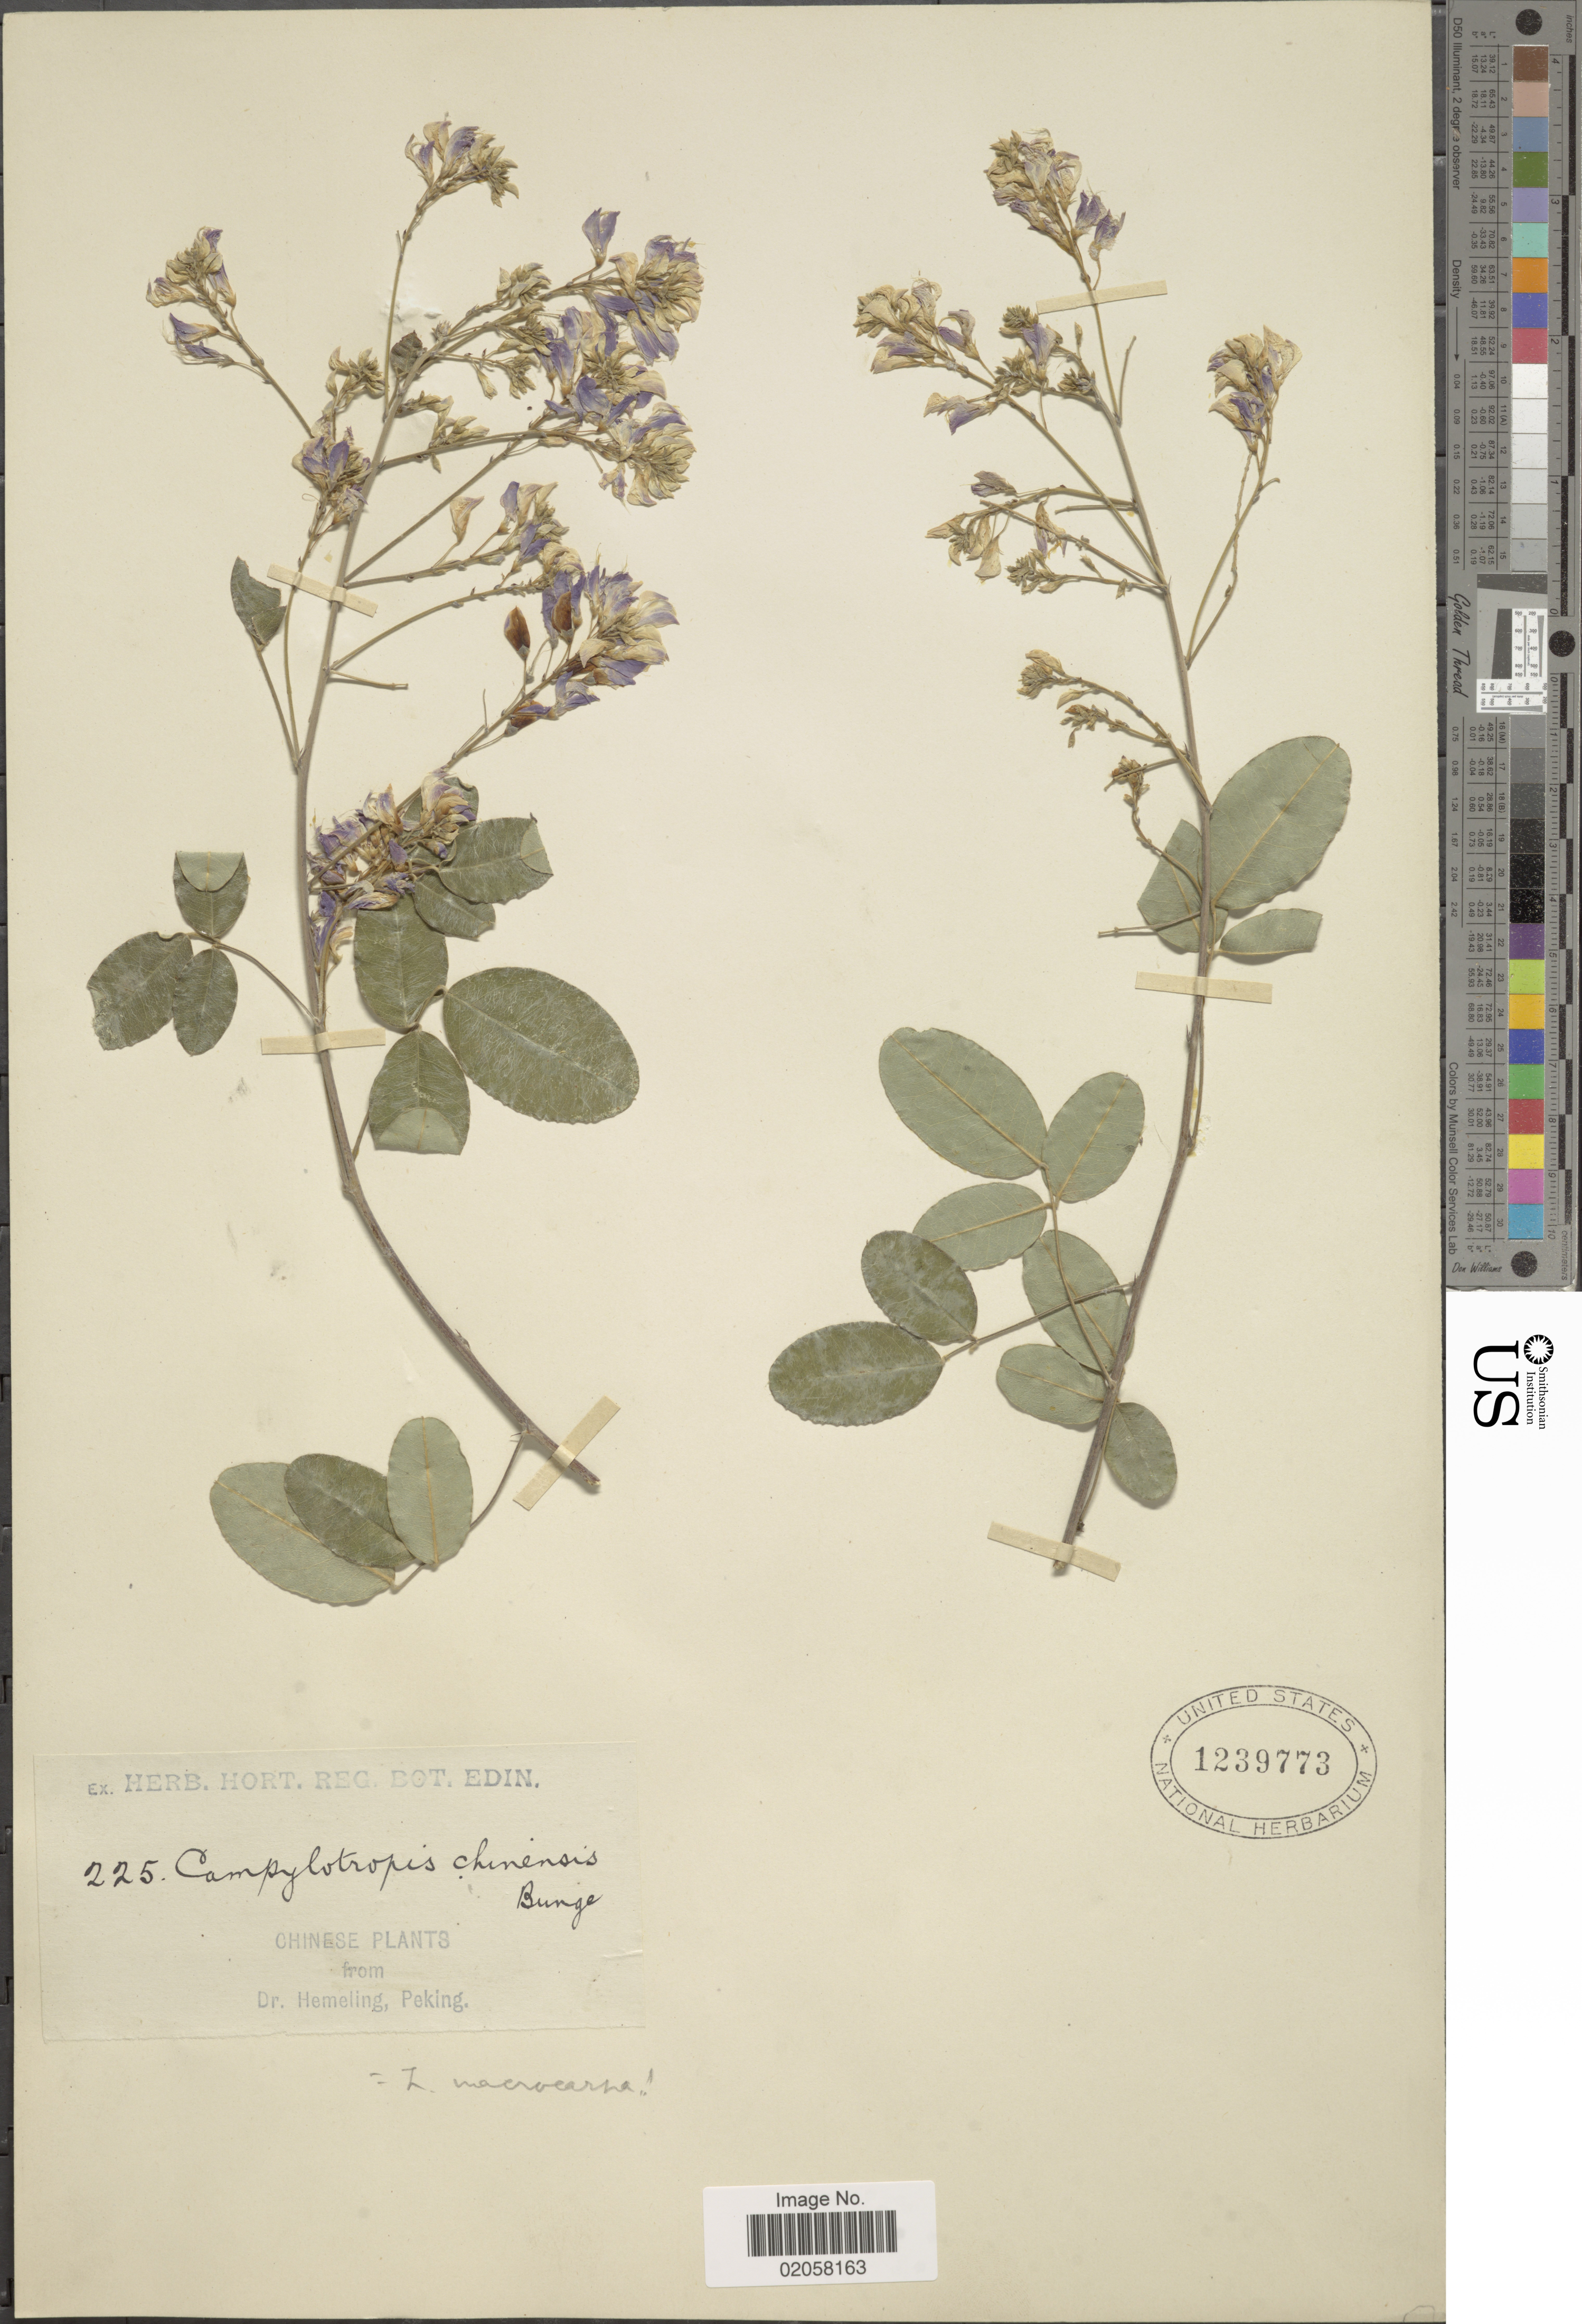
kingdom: Plantae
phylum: Tracheophyta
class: Magnoliopsida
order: Fabales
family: Fabaceae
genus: Campylotropis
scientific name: Campylotropis macrocarpa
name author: H. Ohashi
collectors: -. Hemeling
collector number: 225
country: China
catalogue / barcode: US 1239773